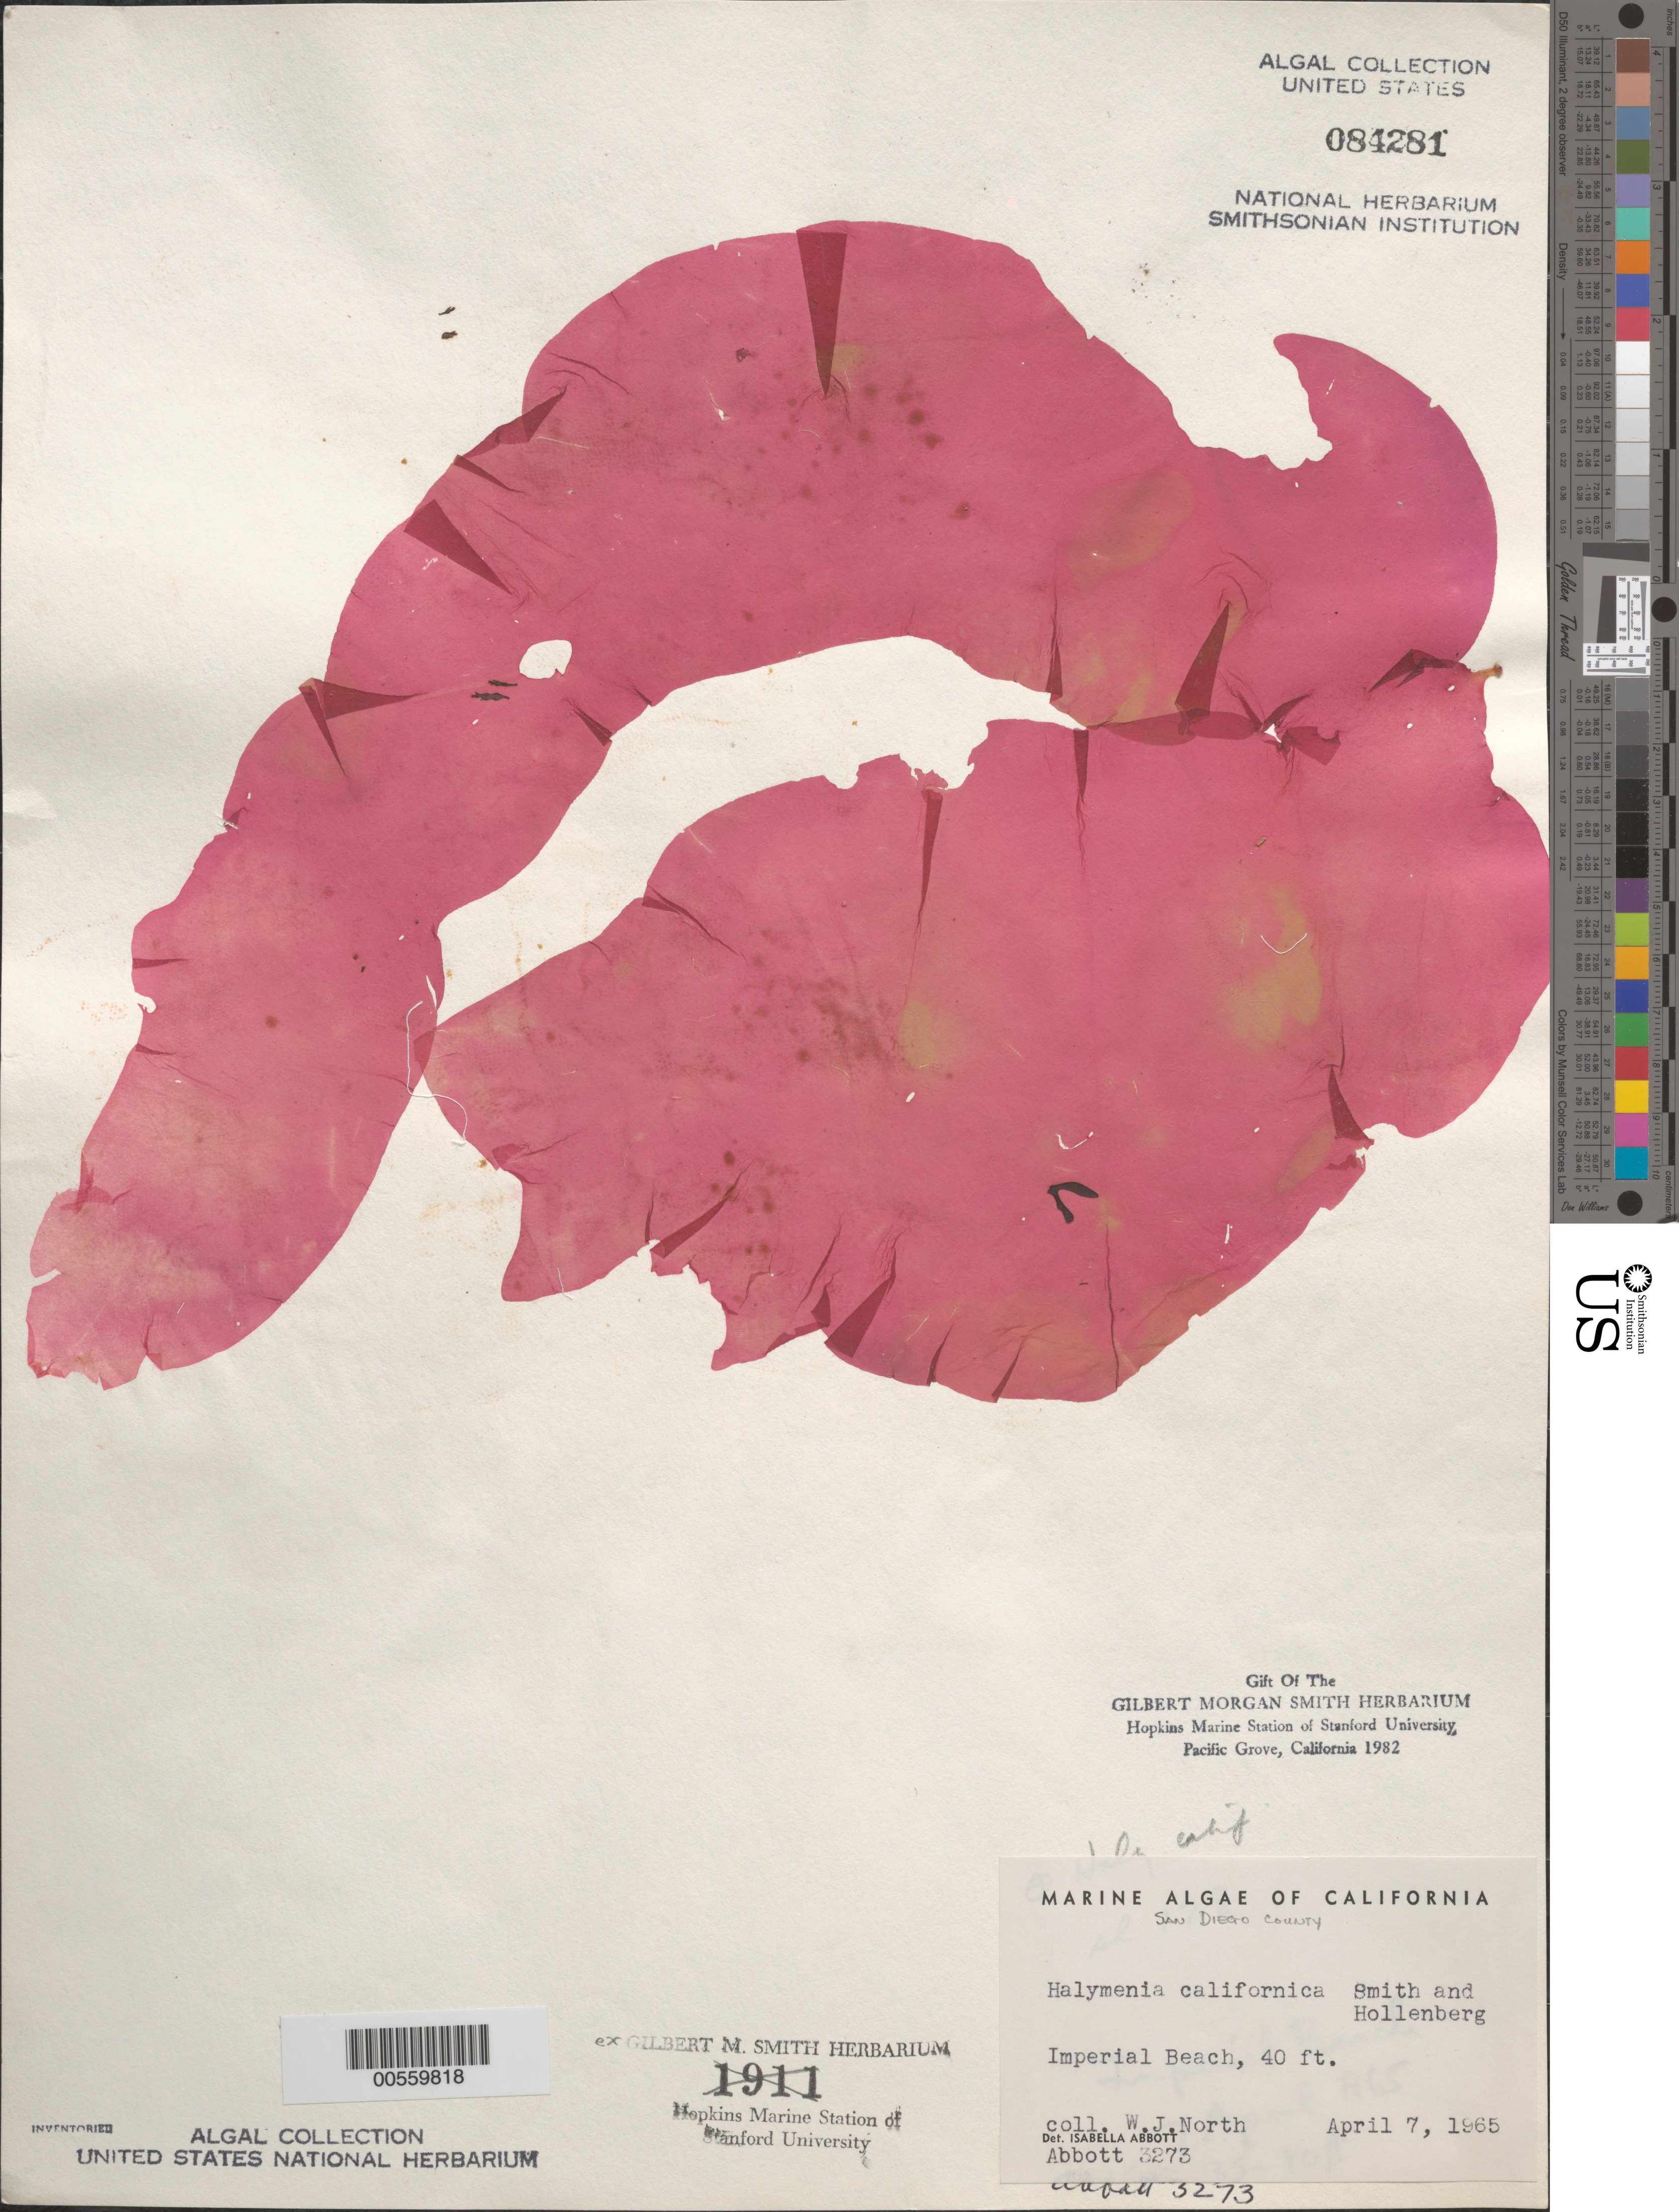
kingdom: Plantae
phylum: Rhodophyta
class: Florideophyceae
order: Halymeniales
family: Halymeniaceae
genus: Halymenia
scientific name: Halymenia californica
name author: G.M. Sm. & Hollenb.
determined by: Abbott, Isabella A.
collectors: W. North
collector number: IAA 3273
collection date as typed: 07 Apr 1965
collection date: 1965-04-07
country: United States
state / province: California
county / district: San Diego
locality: Imperial Beach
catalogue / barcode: US 84281